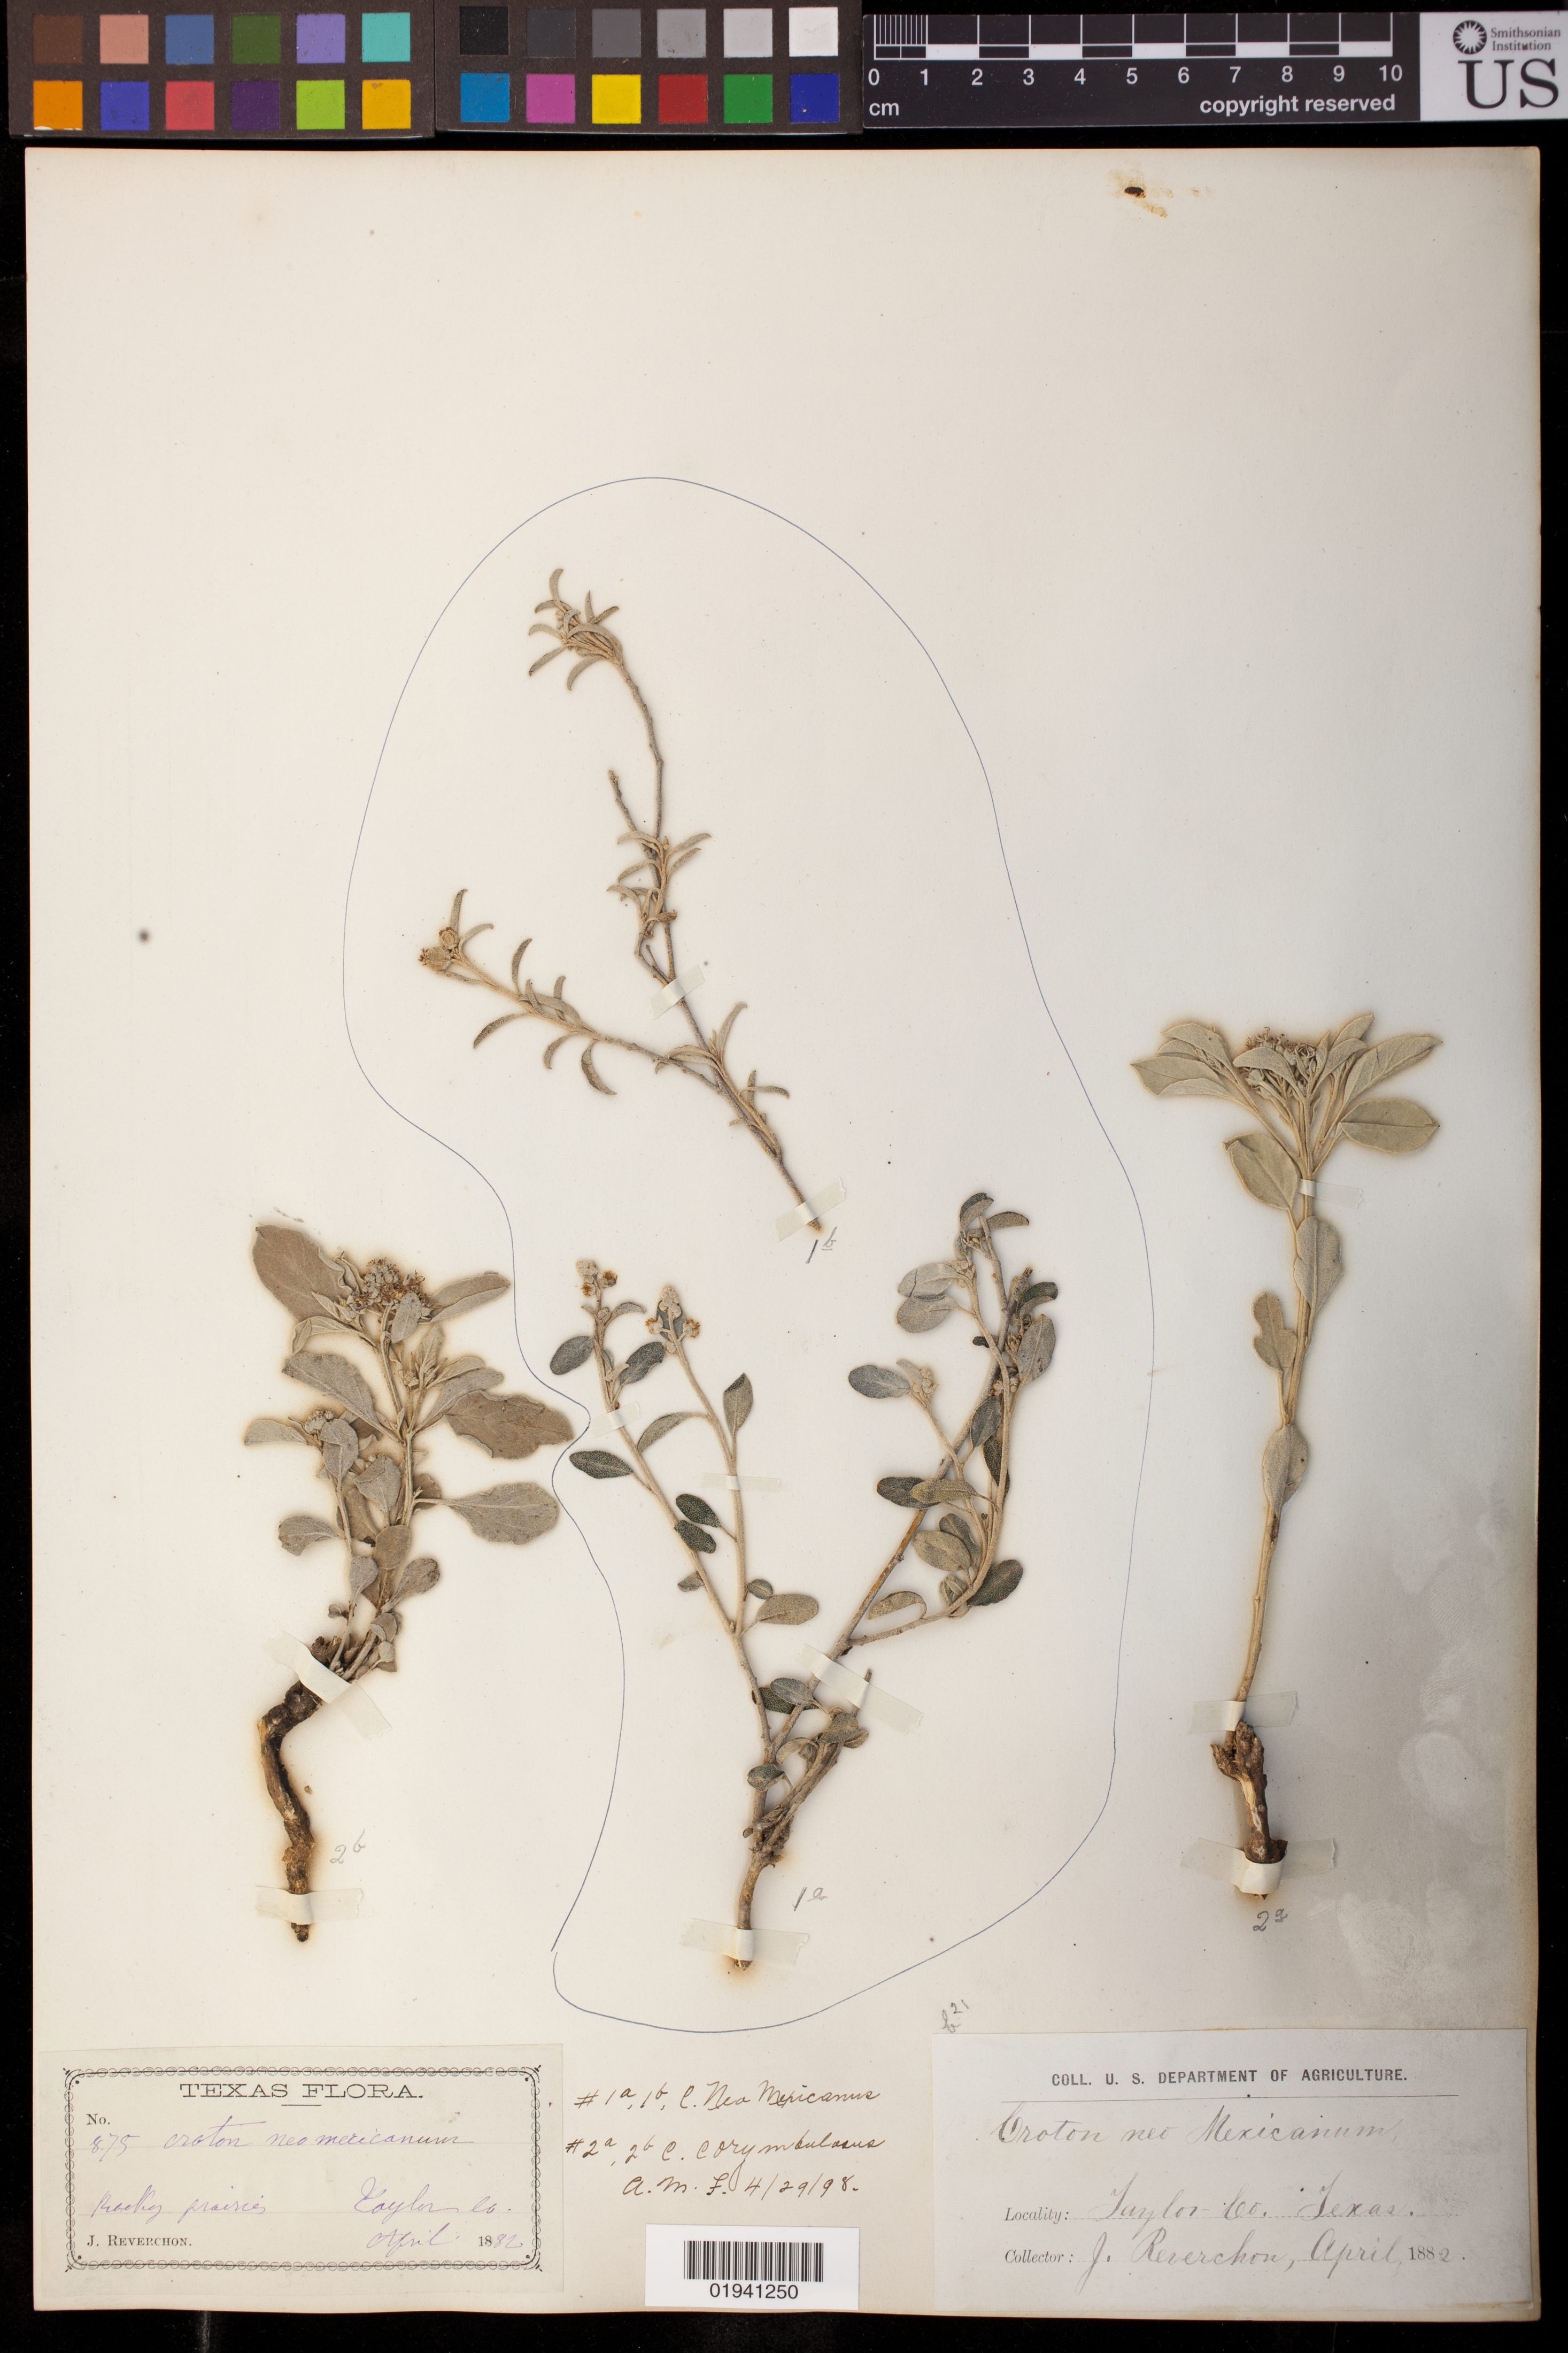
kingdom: Plantae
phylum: Tracheophyta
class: Magnoliopsida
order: Malpighiales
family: Euphorbiaceae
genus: Croton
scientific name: Croton neomexicanus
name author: Müll. Arg.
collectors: J. Reverchon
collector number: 875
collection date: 1882-04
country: United States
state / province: Texas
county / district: Taylor